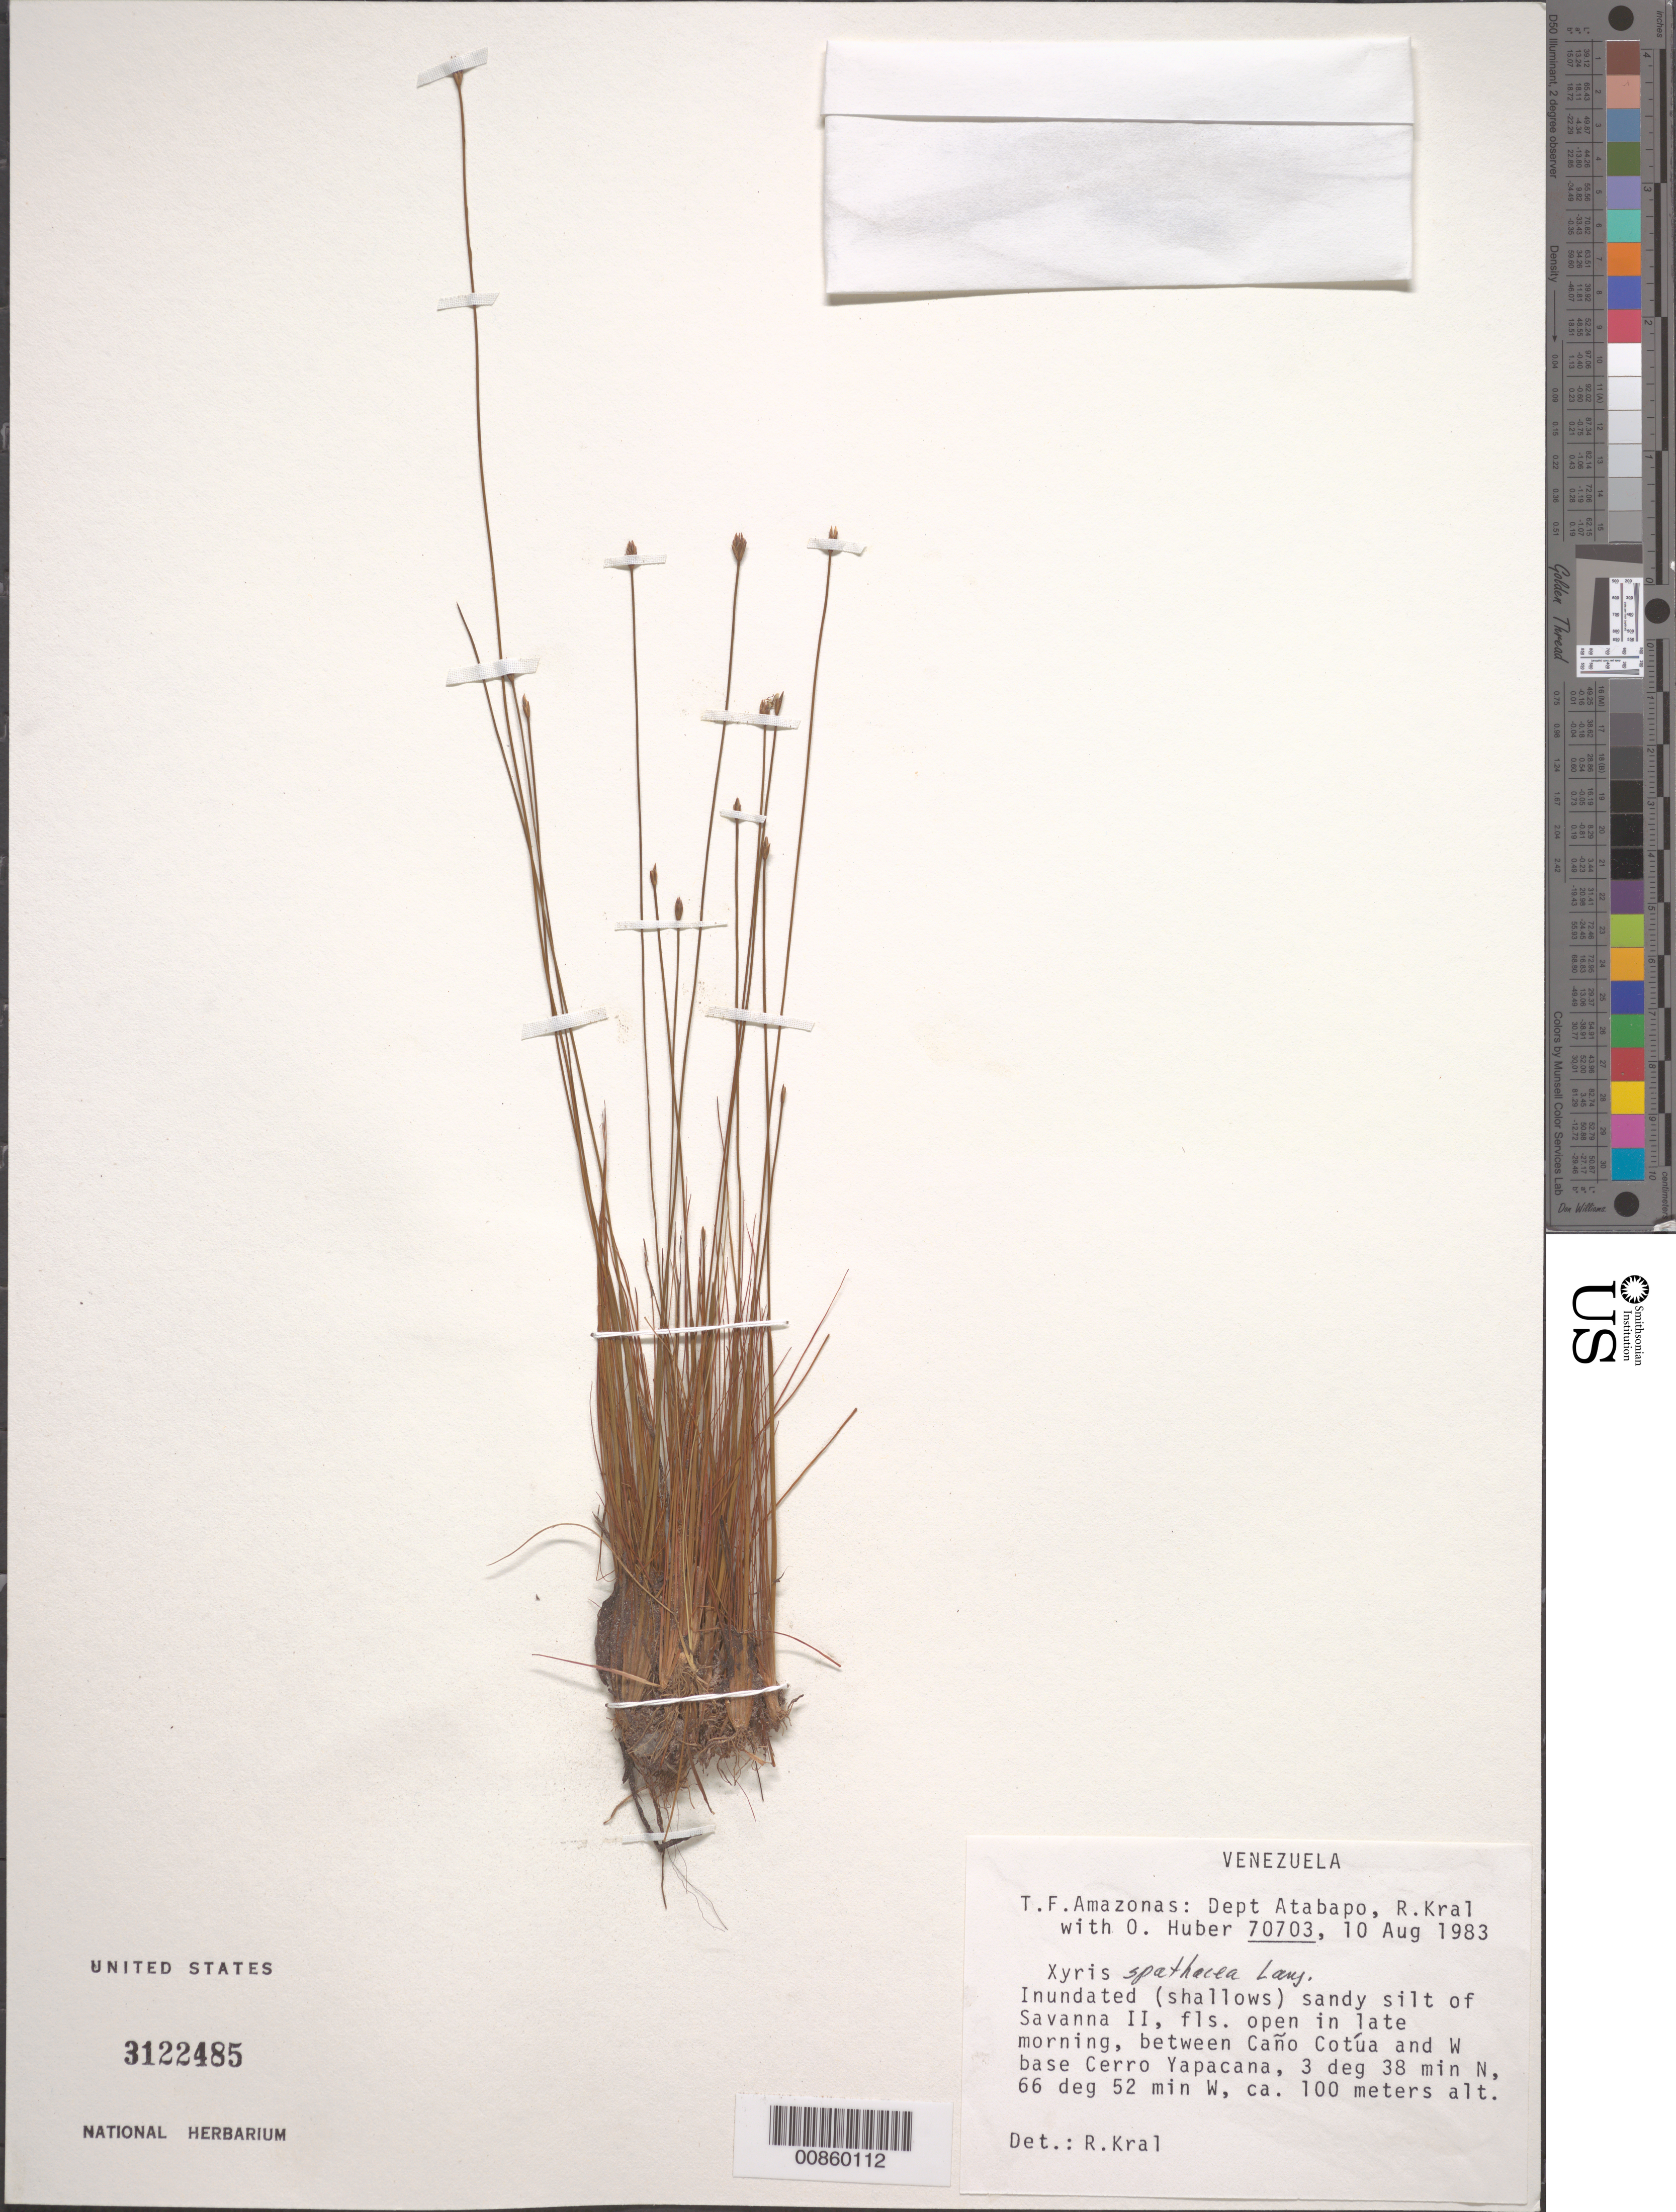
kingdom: Plantae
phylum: Tracheophyta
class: Liliopsida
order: Poales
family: Xyridaceae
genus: Xyris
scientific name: Xyris spathacea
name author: Lanj.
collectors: R. Kral & O. Huber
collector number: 70703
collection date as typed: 10-Aug-83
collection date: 1983-08-10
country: Venezuela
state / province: Amazonas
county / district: Atabapo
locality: Savanna II, between Caño Cotúa and W base of Cerro Yapacána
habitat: Inundated (shallows) sandy silt of savanna.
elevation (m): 100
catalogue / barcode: US 3122485